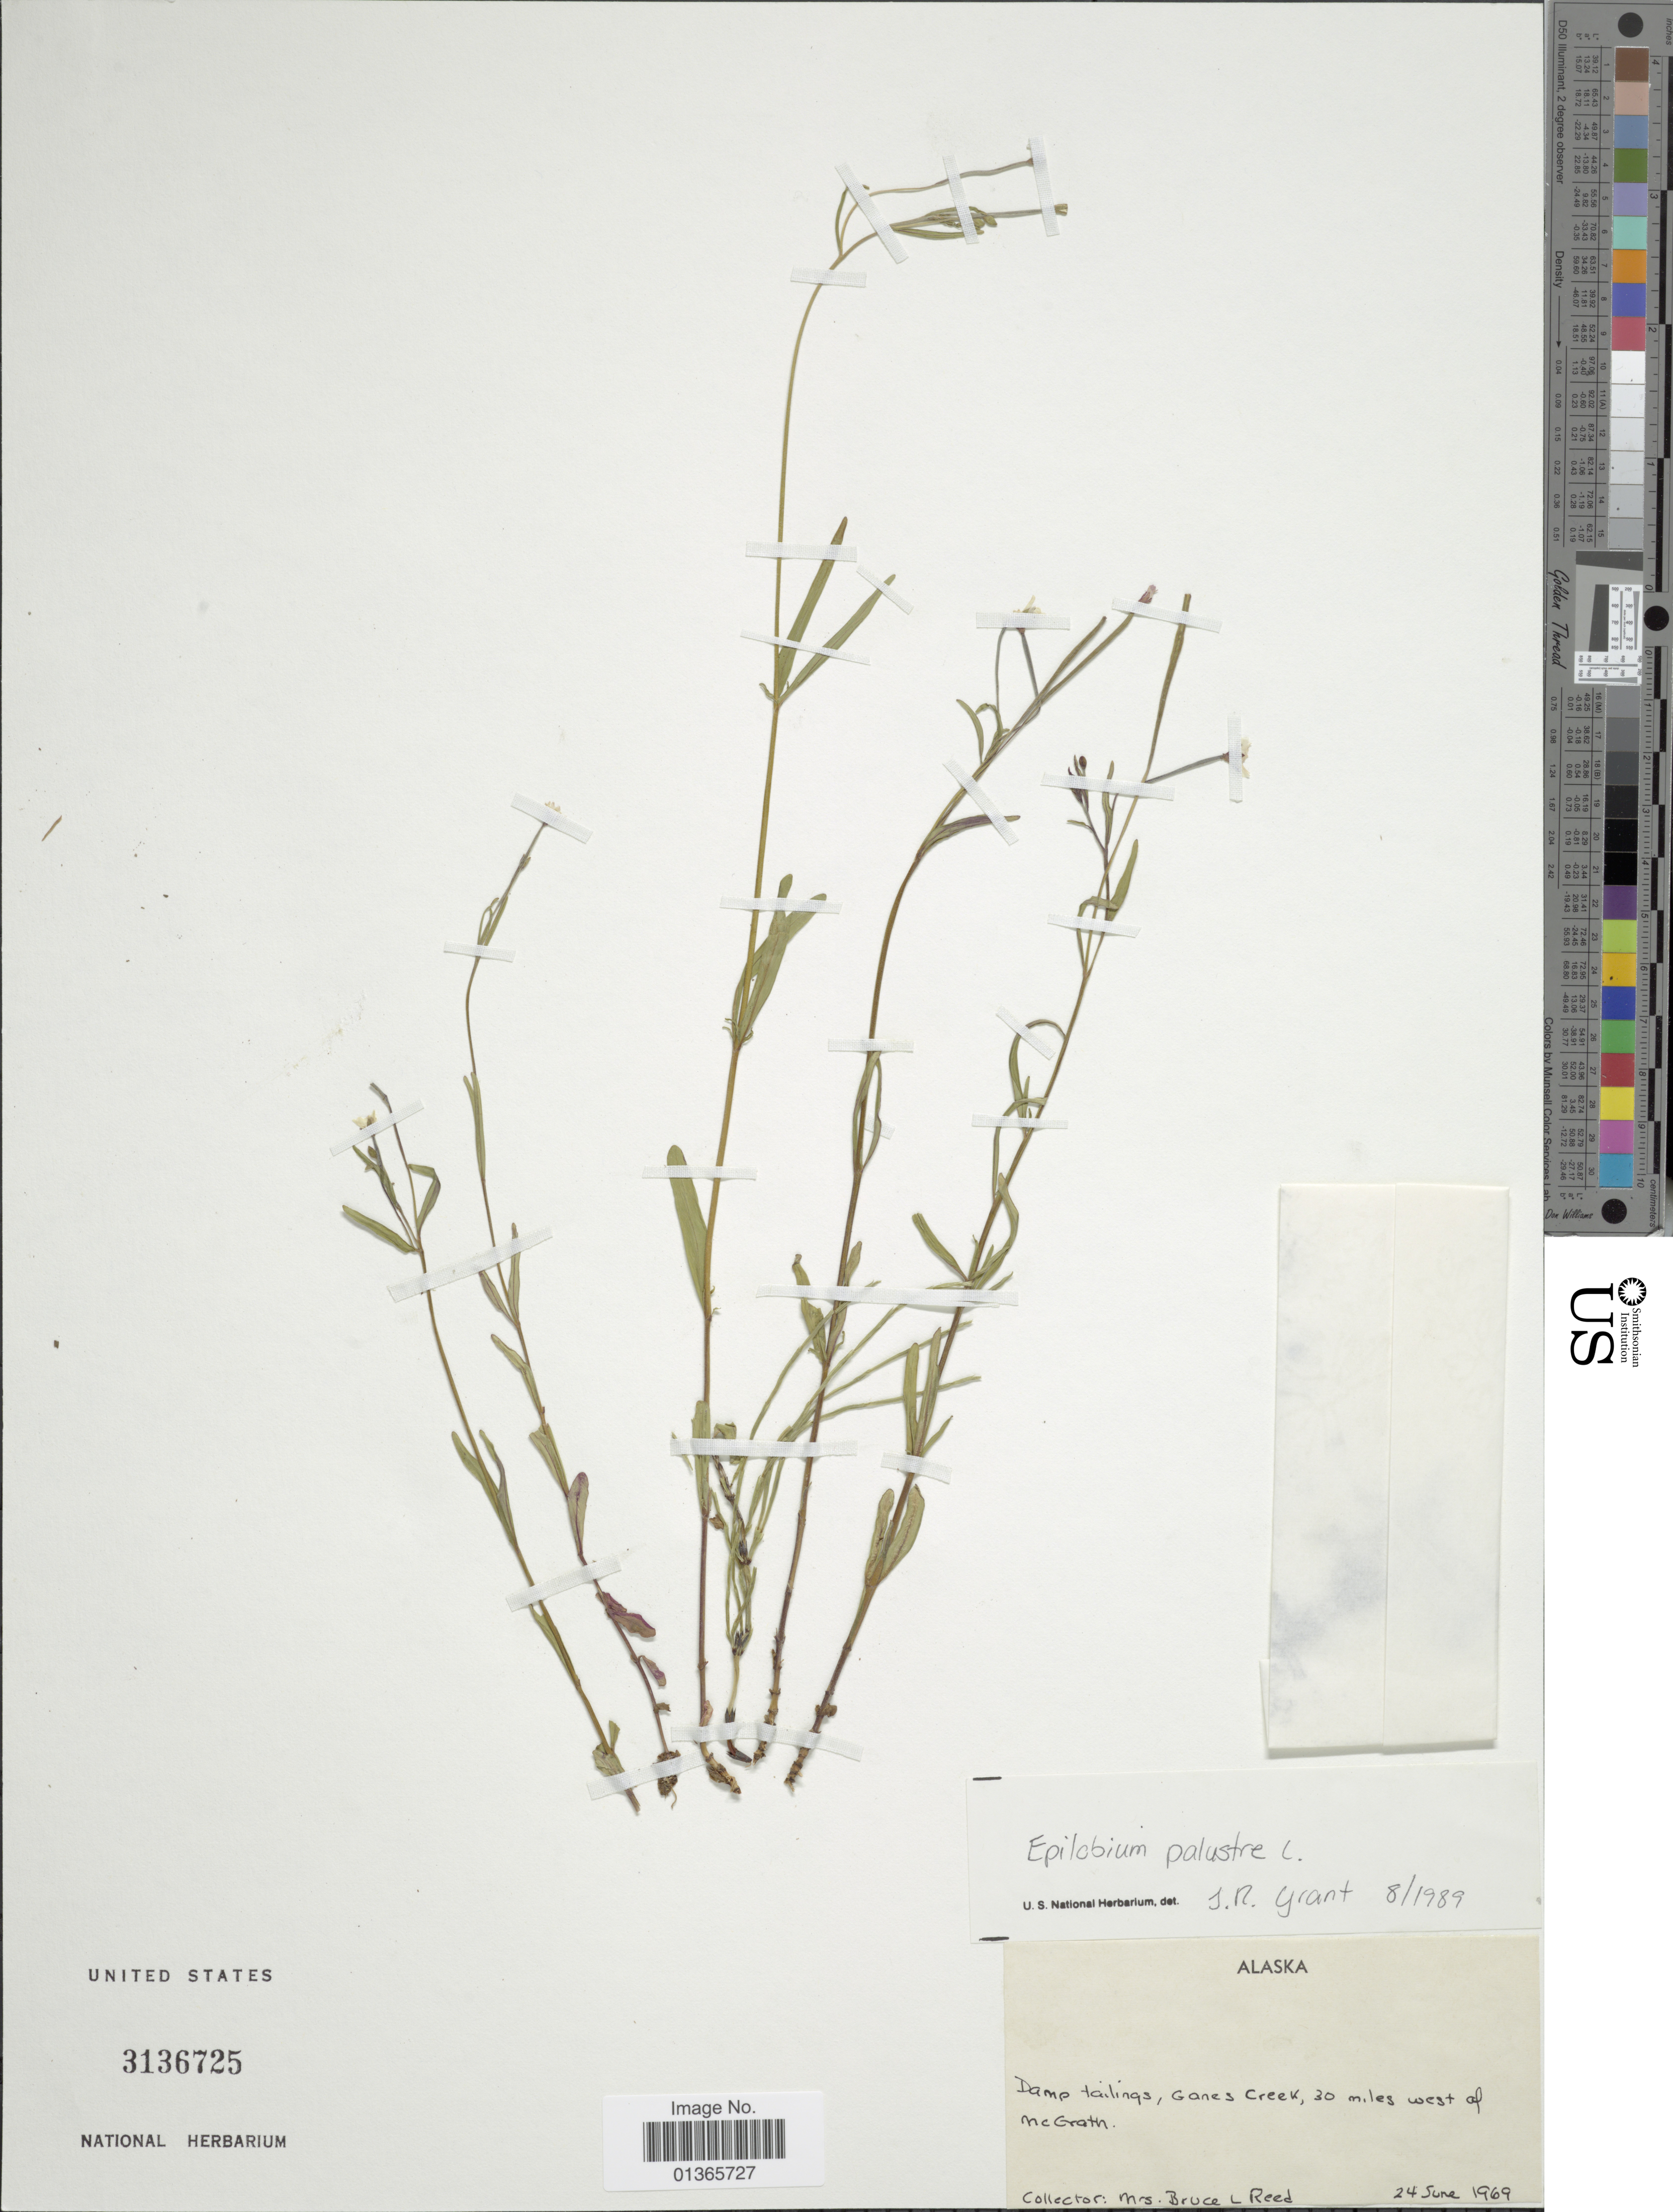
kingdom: Plantae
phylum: Tracheophyta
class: Magnoliopsida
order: Myrtales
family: Onagraceae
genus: Epilobium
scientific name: Epilobium palustre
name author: L.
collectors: B. Reed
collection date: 1969-06-24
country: United States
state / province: Alaska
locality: Damp tailings, Ganes Creek, 30 miles west of McGrath.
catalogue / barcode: US 3136725